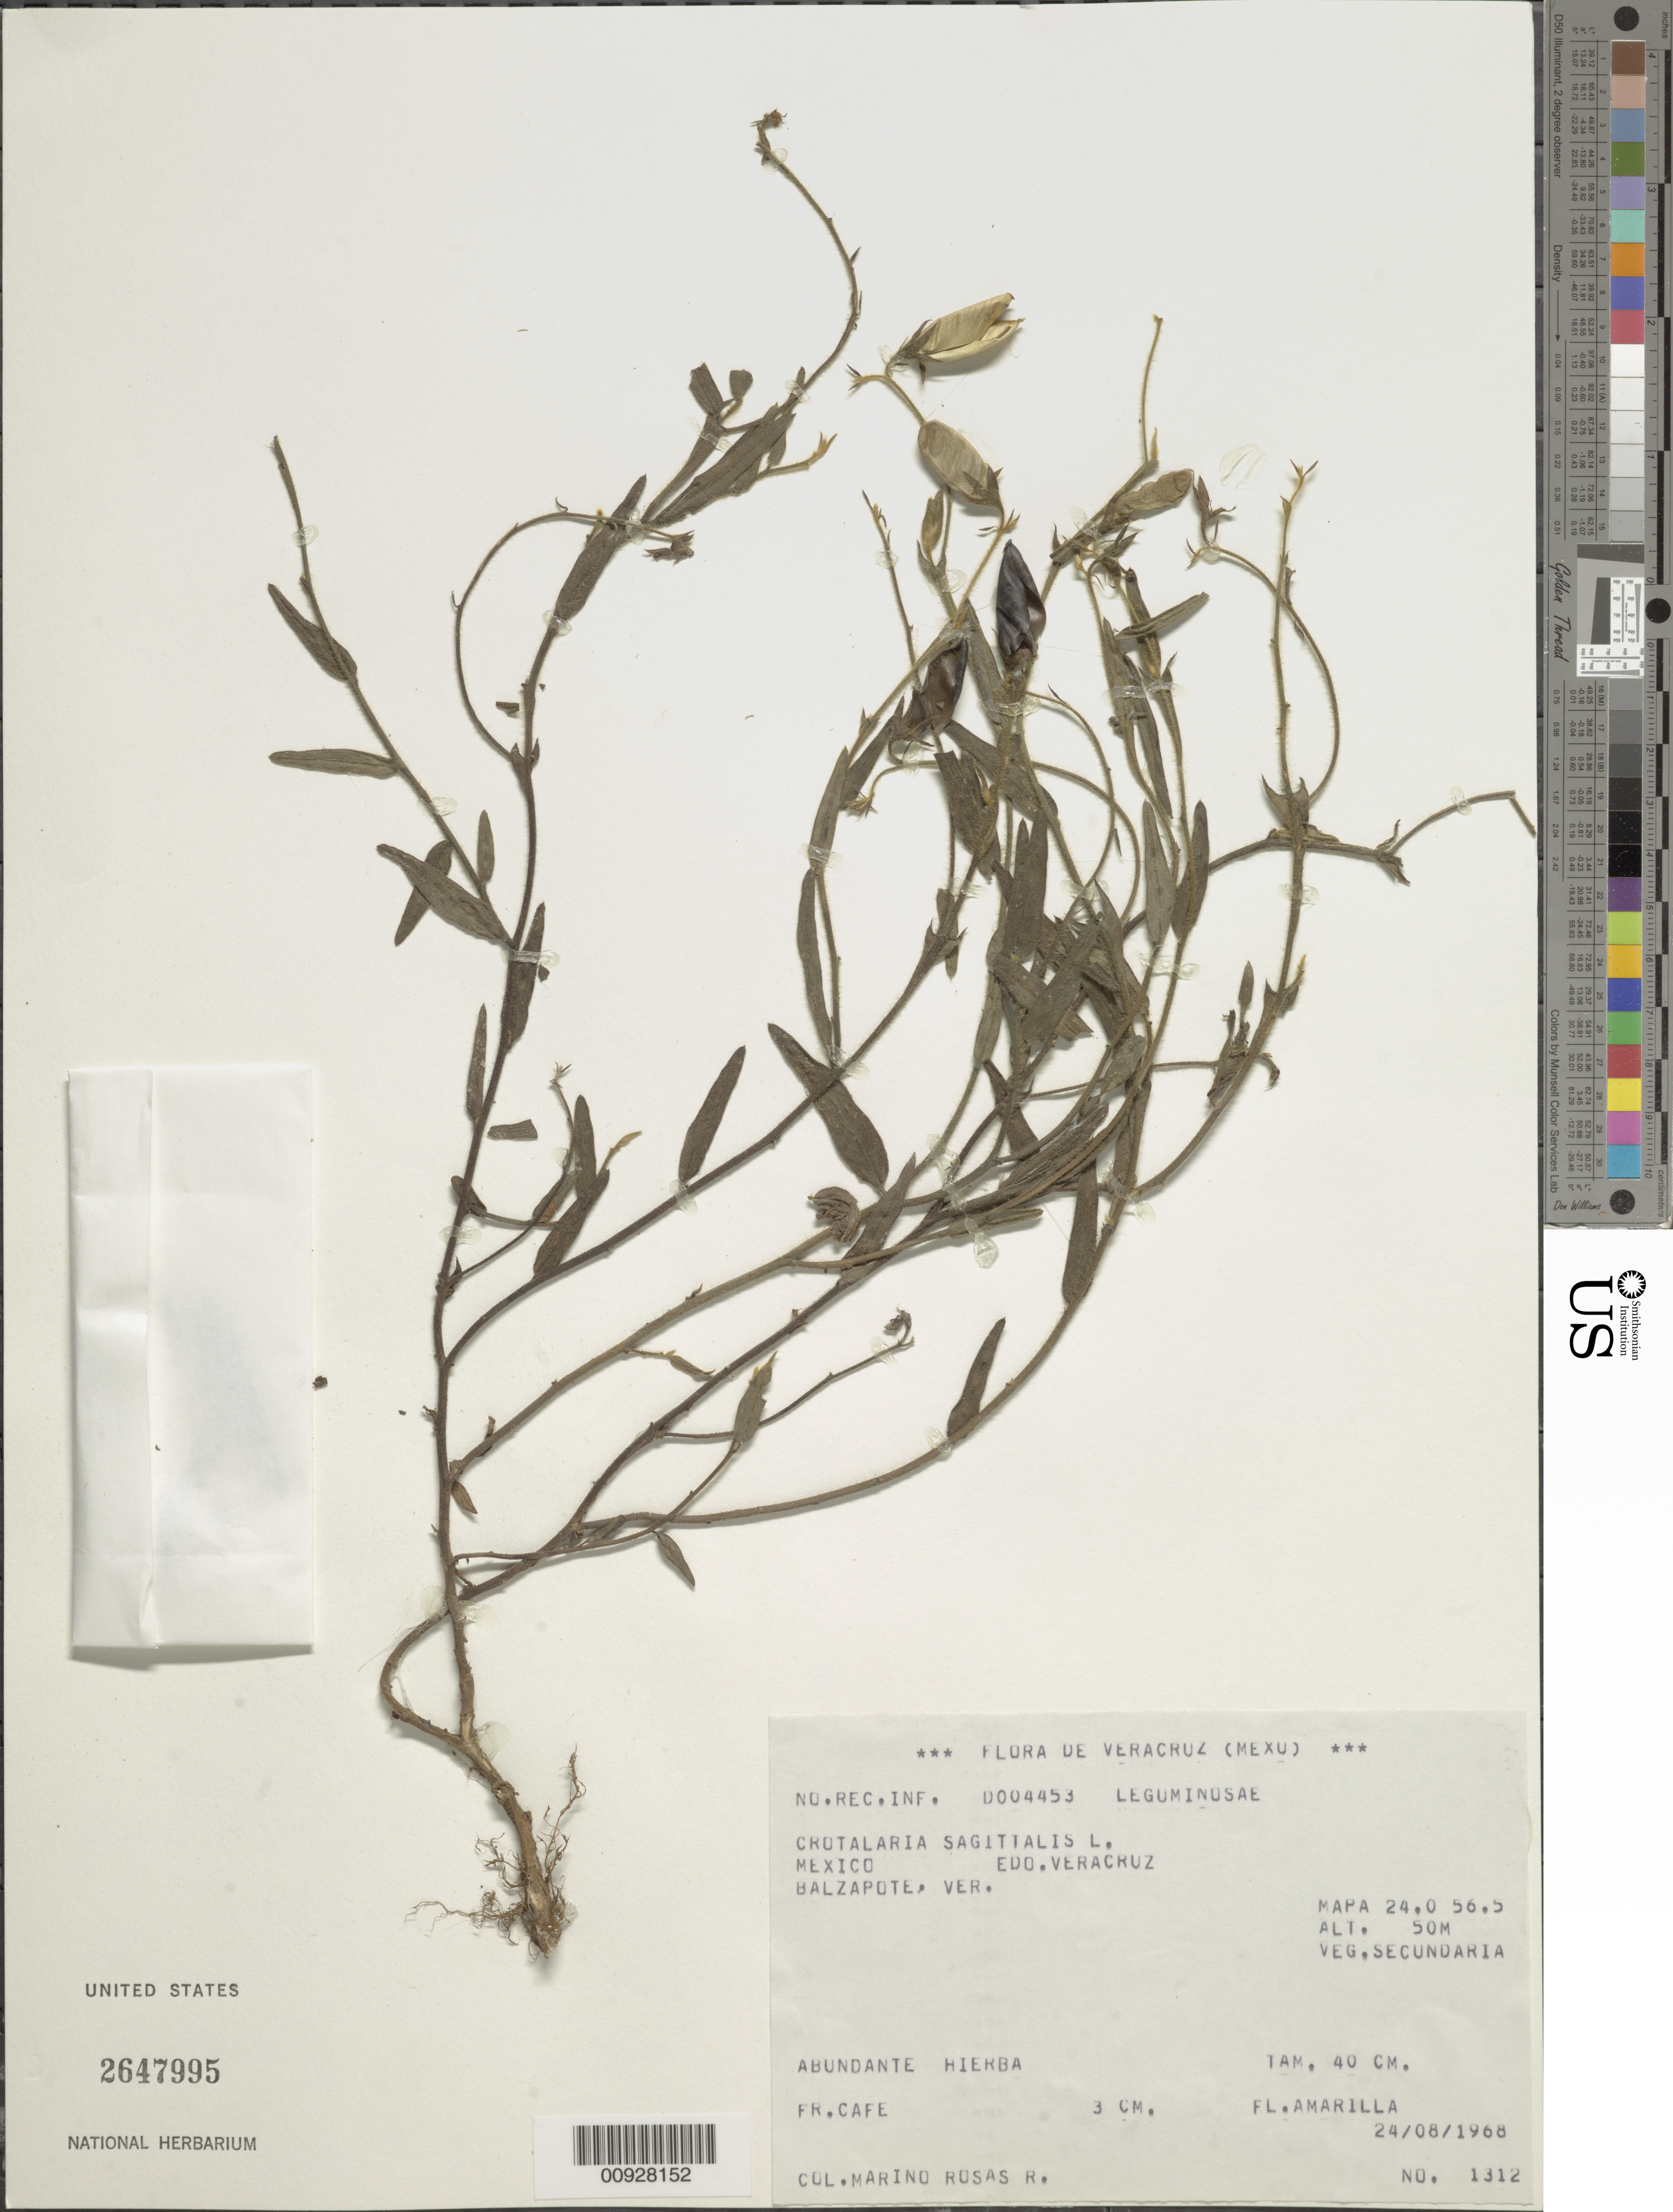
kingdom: Plantae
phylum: Tracheophyta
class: Magnoliopsida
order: Fabales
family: Fabaceae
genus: Crotalaria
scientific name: Crotalaria sagittalis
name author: L.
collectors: M. Rosas R.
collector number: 1312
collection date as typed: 24 Aug 1968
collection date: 1968-08-24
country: Mexico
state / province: Veracruz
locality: Edo. Veracruz: Balzapote, Ver. Mapa 24.0/56.5.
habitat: Veg. Secundaria.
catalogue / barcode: US 2647995